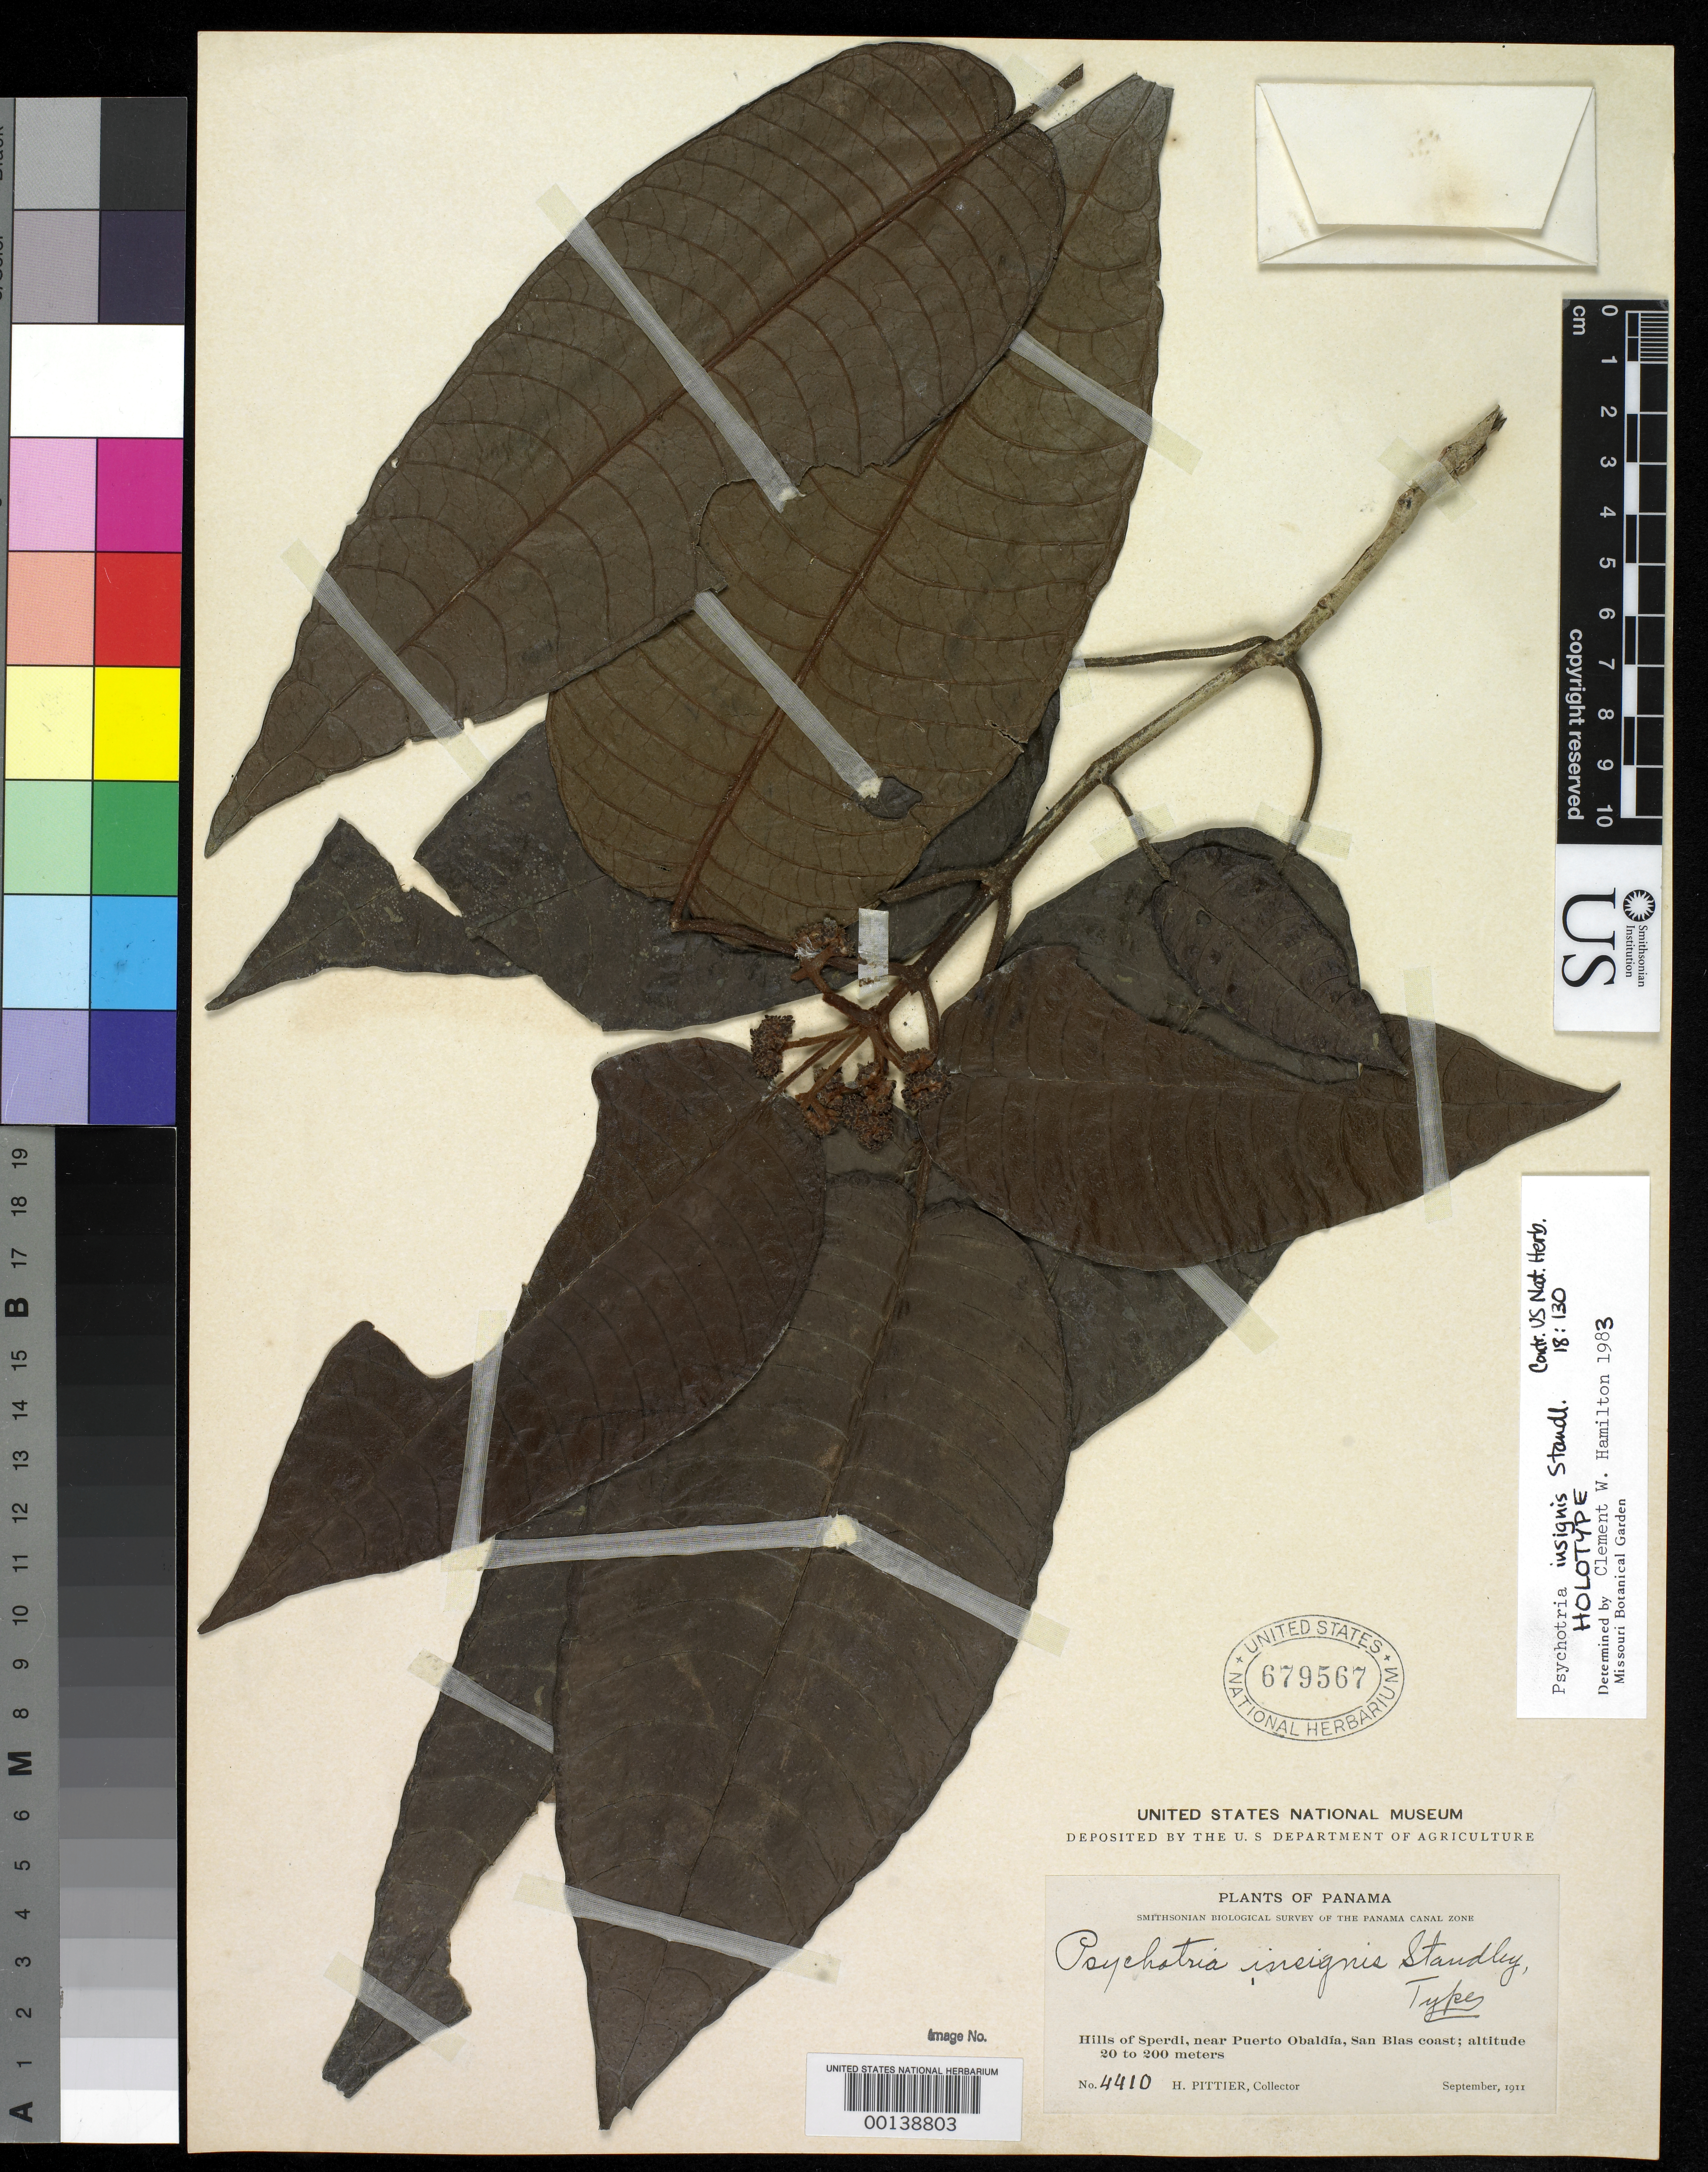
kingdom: Plantae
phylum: Tracheophyta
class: Magnoliopsida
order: Gentianales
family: Rubiaceae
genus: Psychotria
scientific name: Psychotria insignis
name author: Standl.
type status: Holotype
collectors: H. F. Pittier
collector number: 4410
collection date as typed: Sep 1911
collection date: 1911-09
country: Panama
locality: Near Puerto Obaldia, San Blas coast.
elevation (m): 20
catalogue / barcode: US 679567